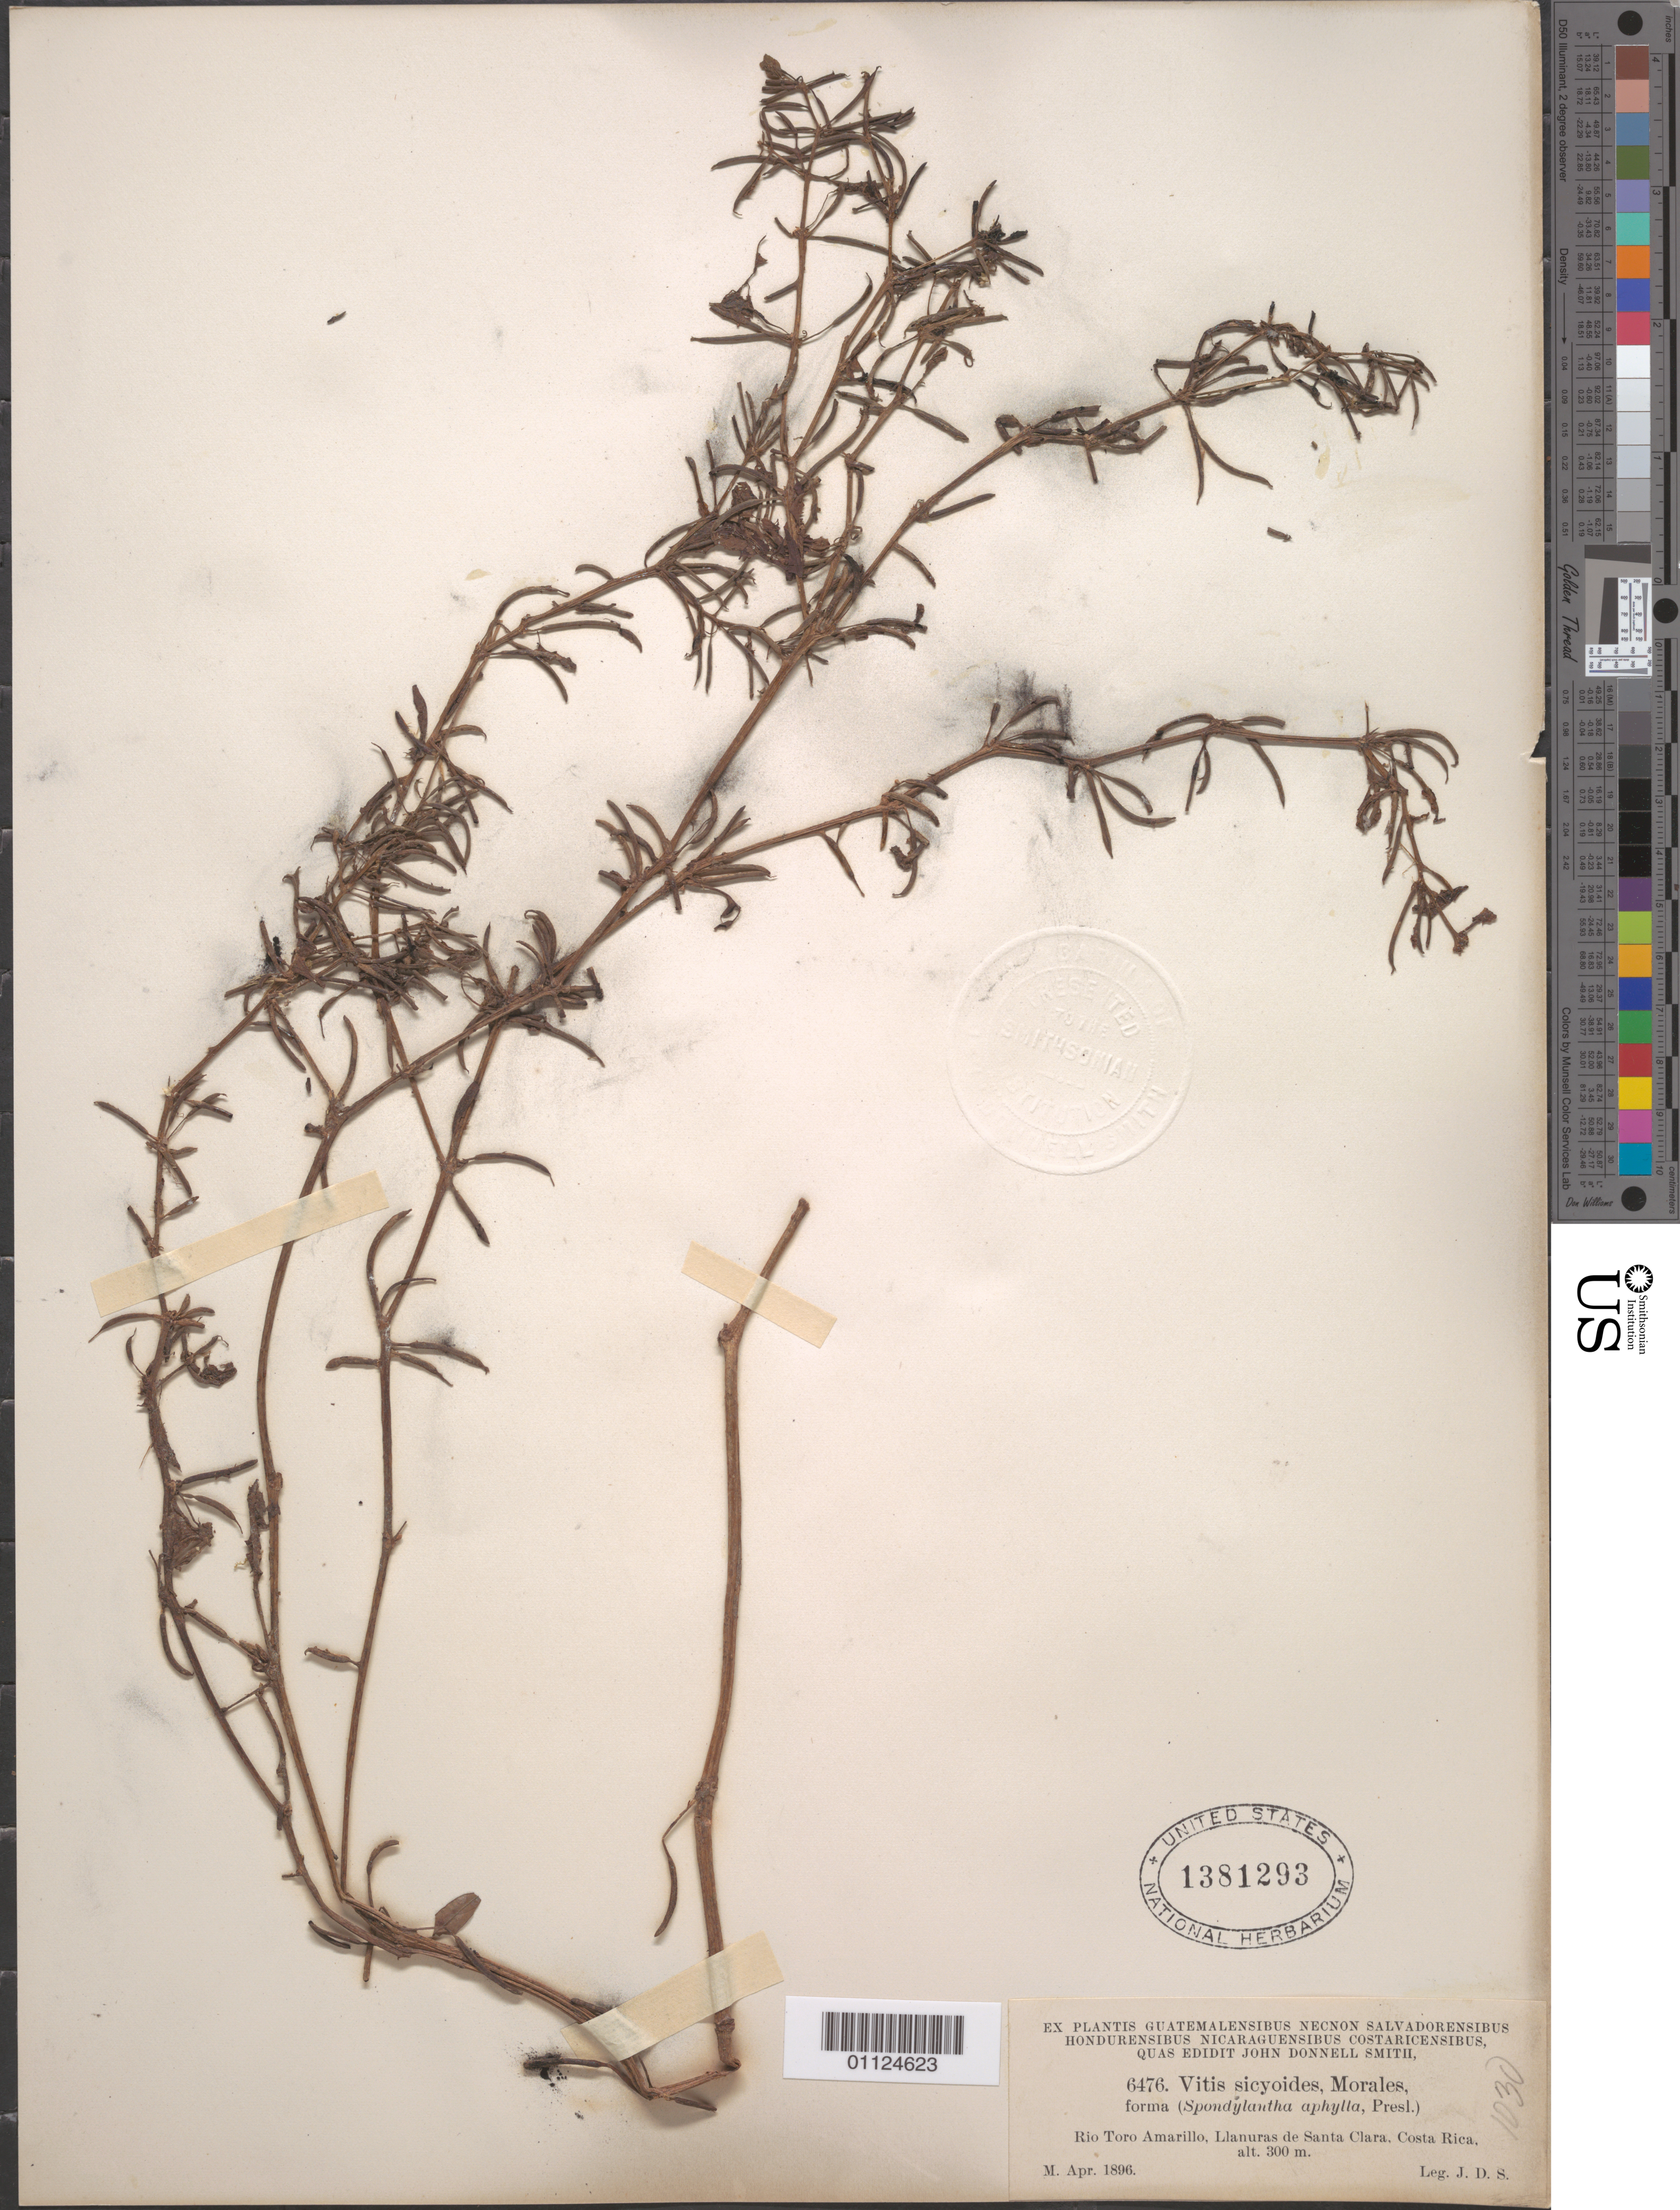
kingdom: Plantae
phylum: Tracheophyta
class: Magnoliopsida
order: Vitales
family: Vitaceae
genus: Cissus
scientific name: Cissus verticillata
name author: (L.) Nicolson & C.E. Jarvis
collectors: ex Herb. John Donnell Smith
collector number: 6476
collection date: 1896-04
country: Costa Rica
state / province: Alajuela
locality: Rio Toro Amarillo.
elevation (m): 300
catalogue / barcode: US 1381293